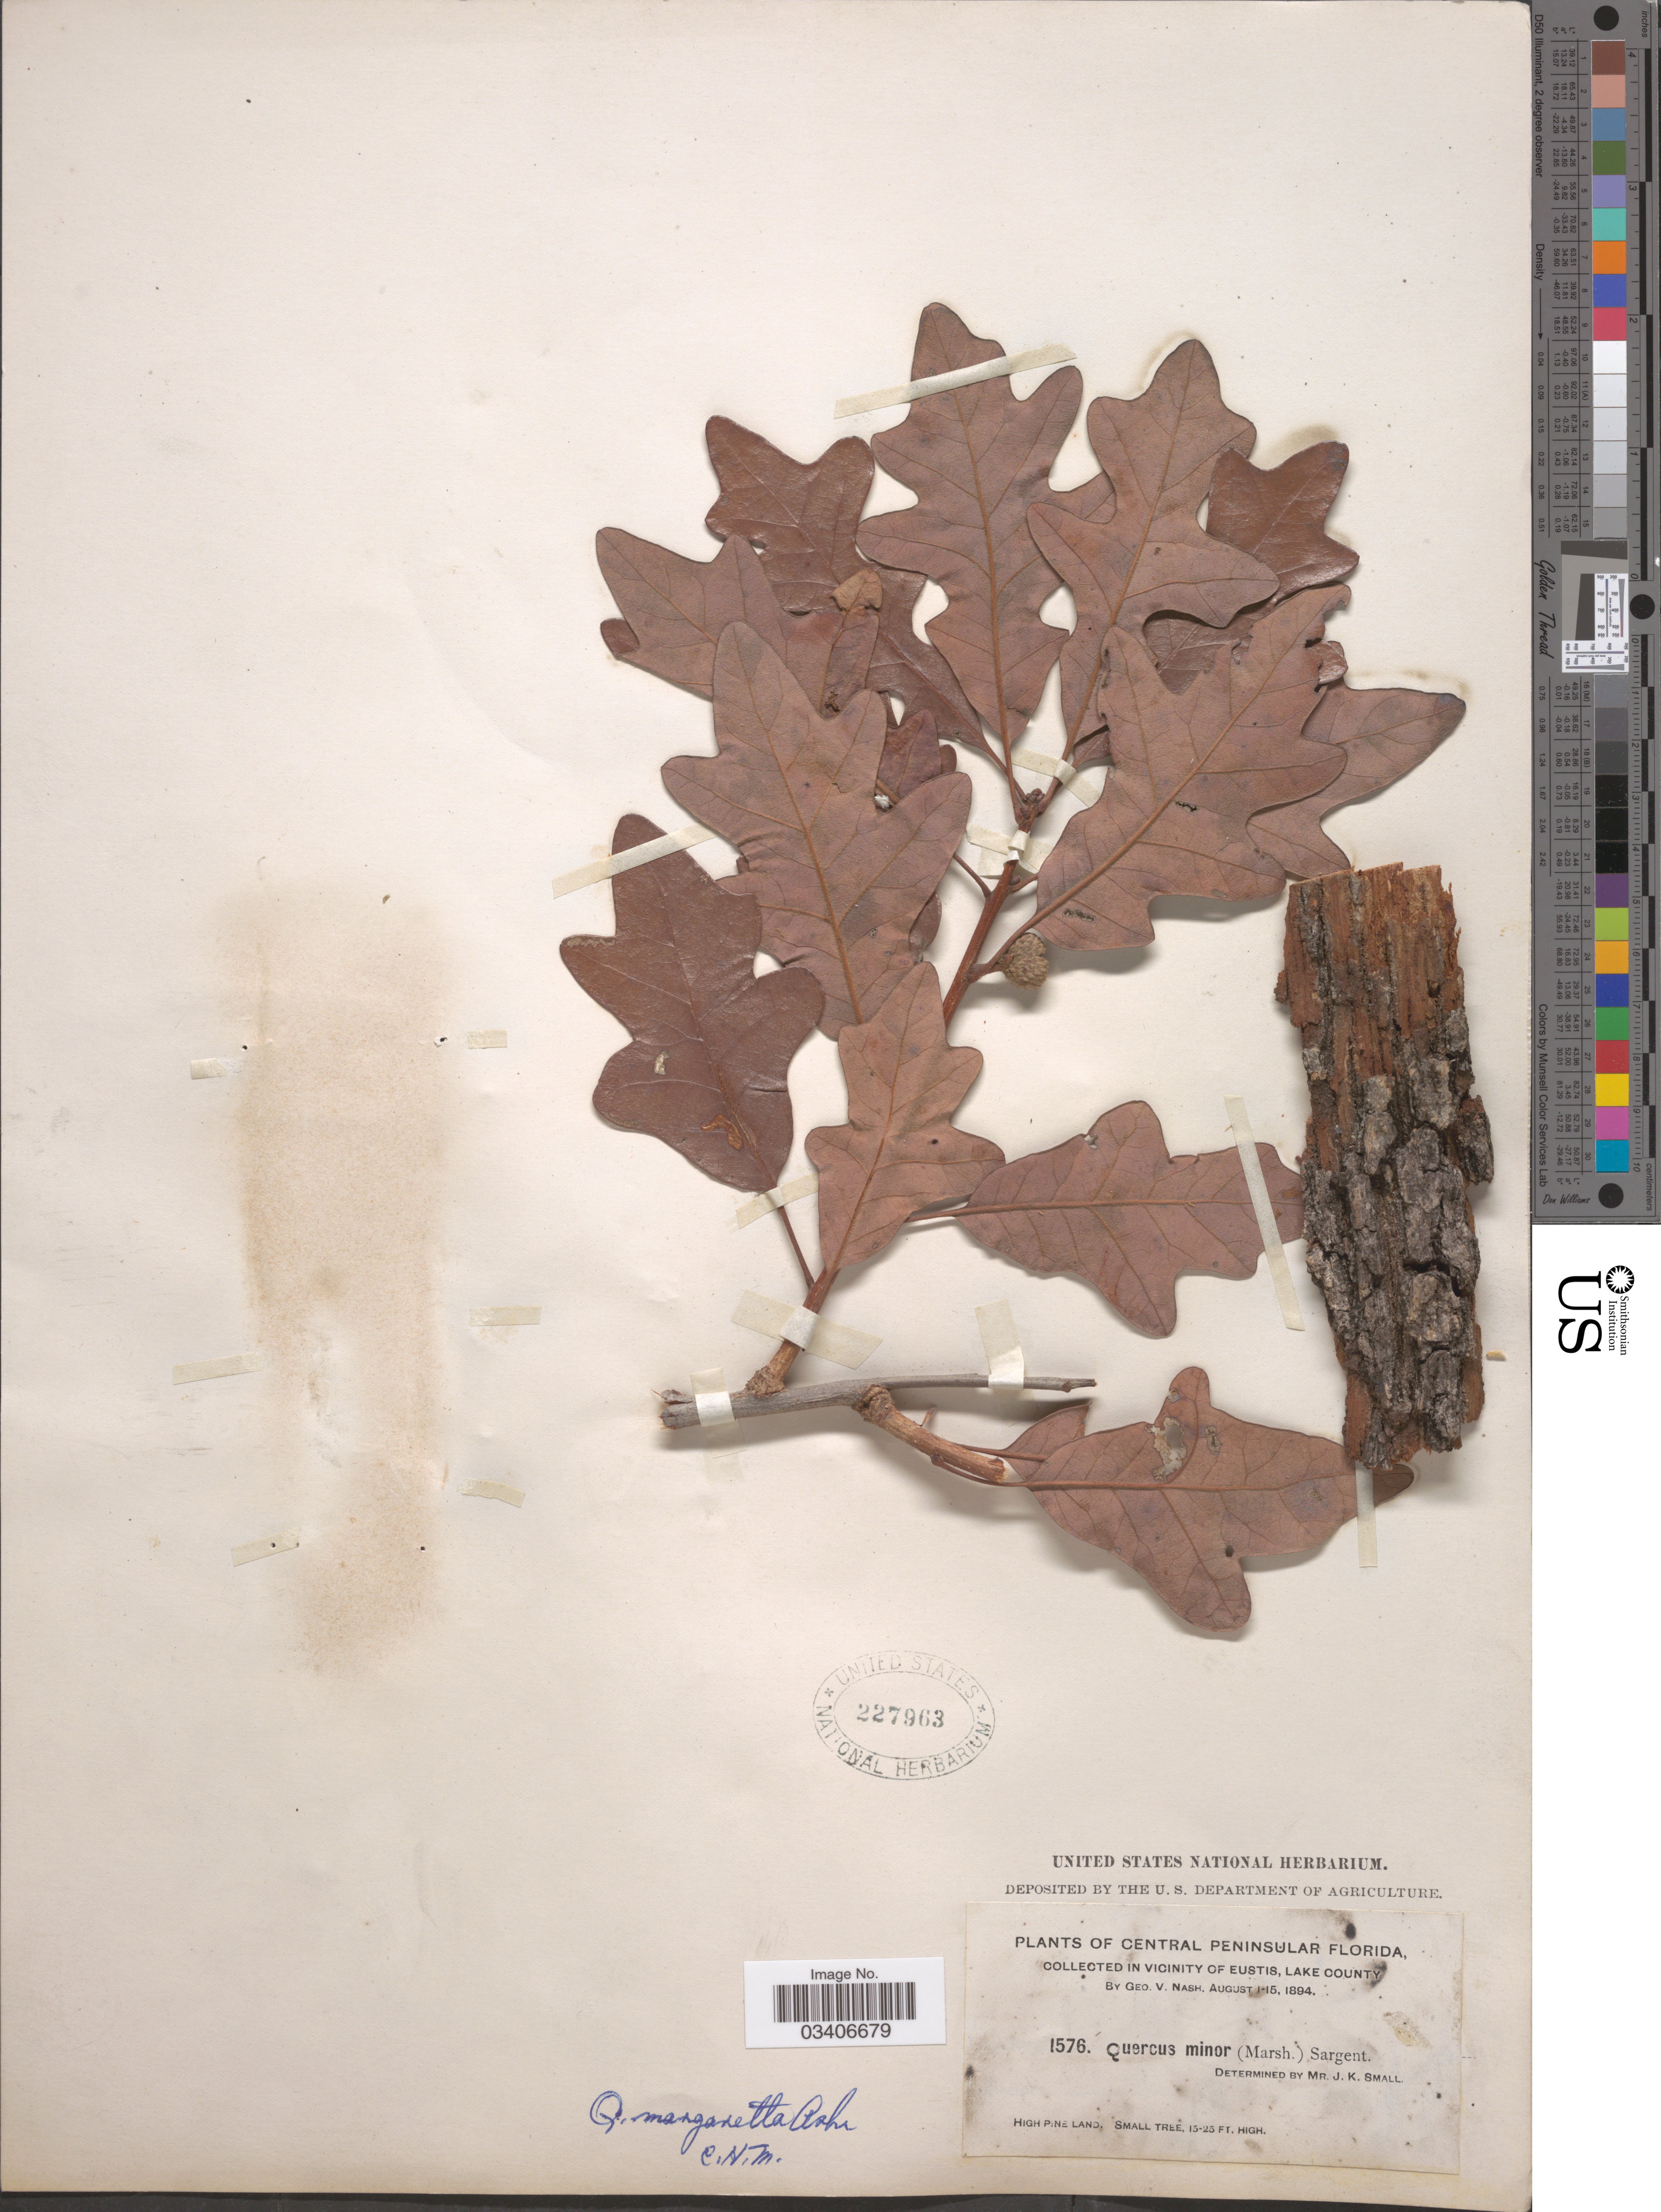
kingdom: Plantae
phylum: Tracheophyta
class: Magnoliopsida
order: Fagales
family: Fagaceae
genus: Quercus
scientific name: Quercus margarettae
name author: Ashe ex Small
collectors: G. V. Nash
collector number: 1576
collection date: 1894-08-01/1894-08-15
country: United States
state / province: Florida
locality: Central Peninsular Florida. In vicinity of Eustis, Lake County.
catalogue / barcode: US 227963